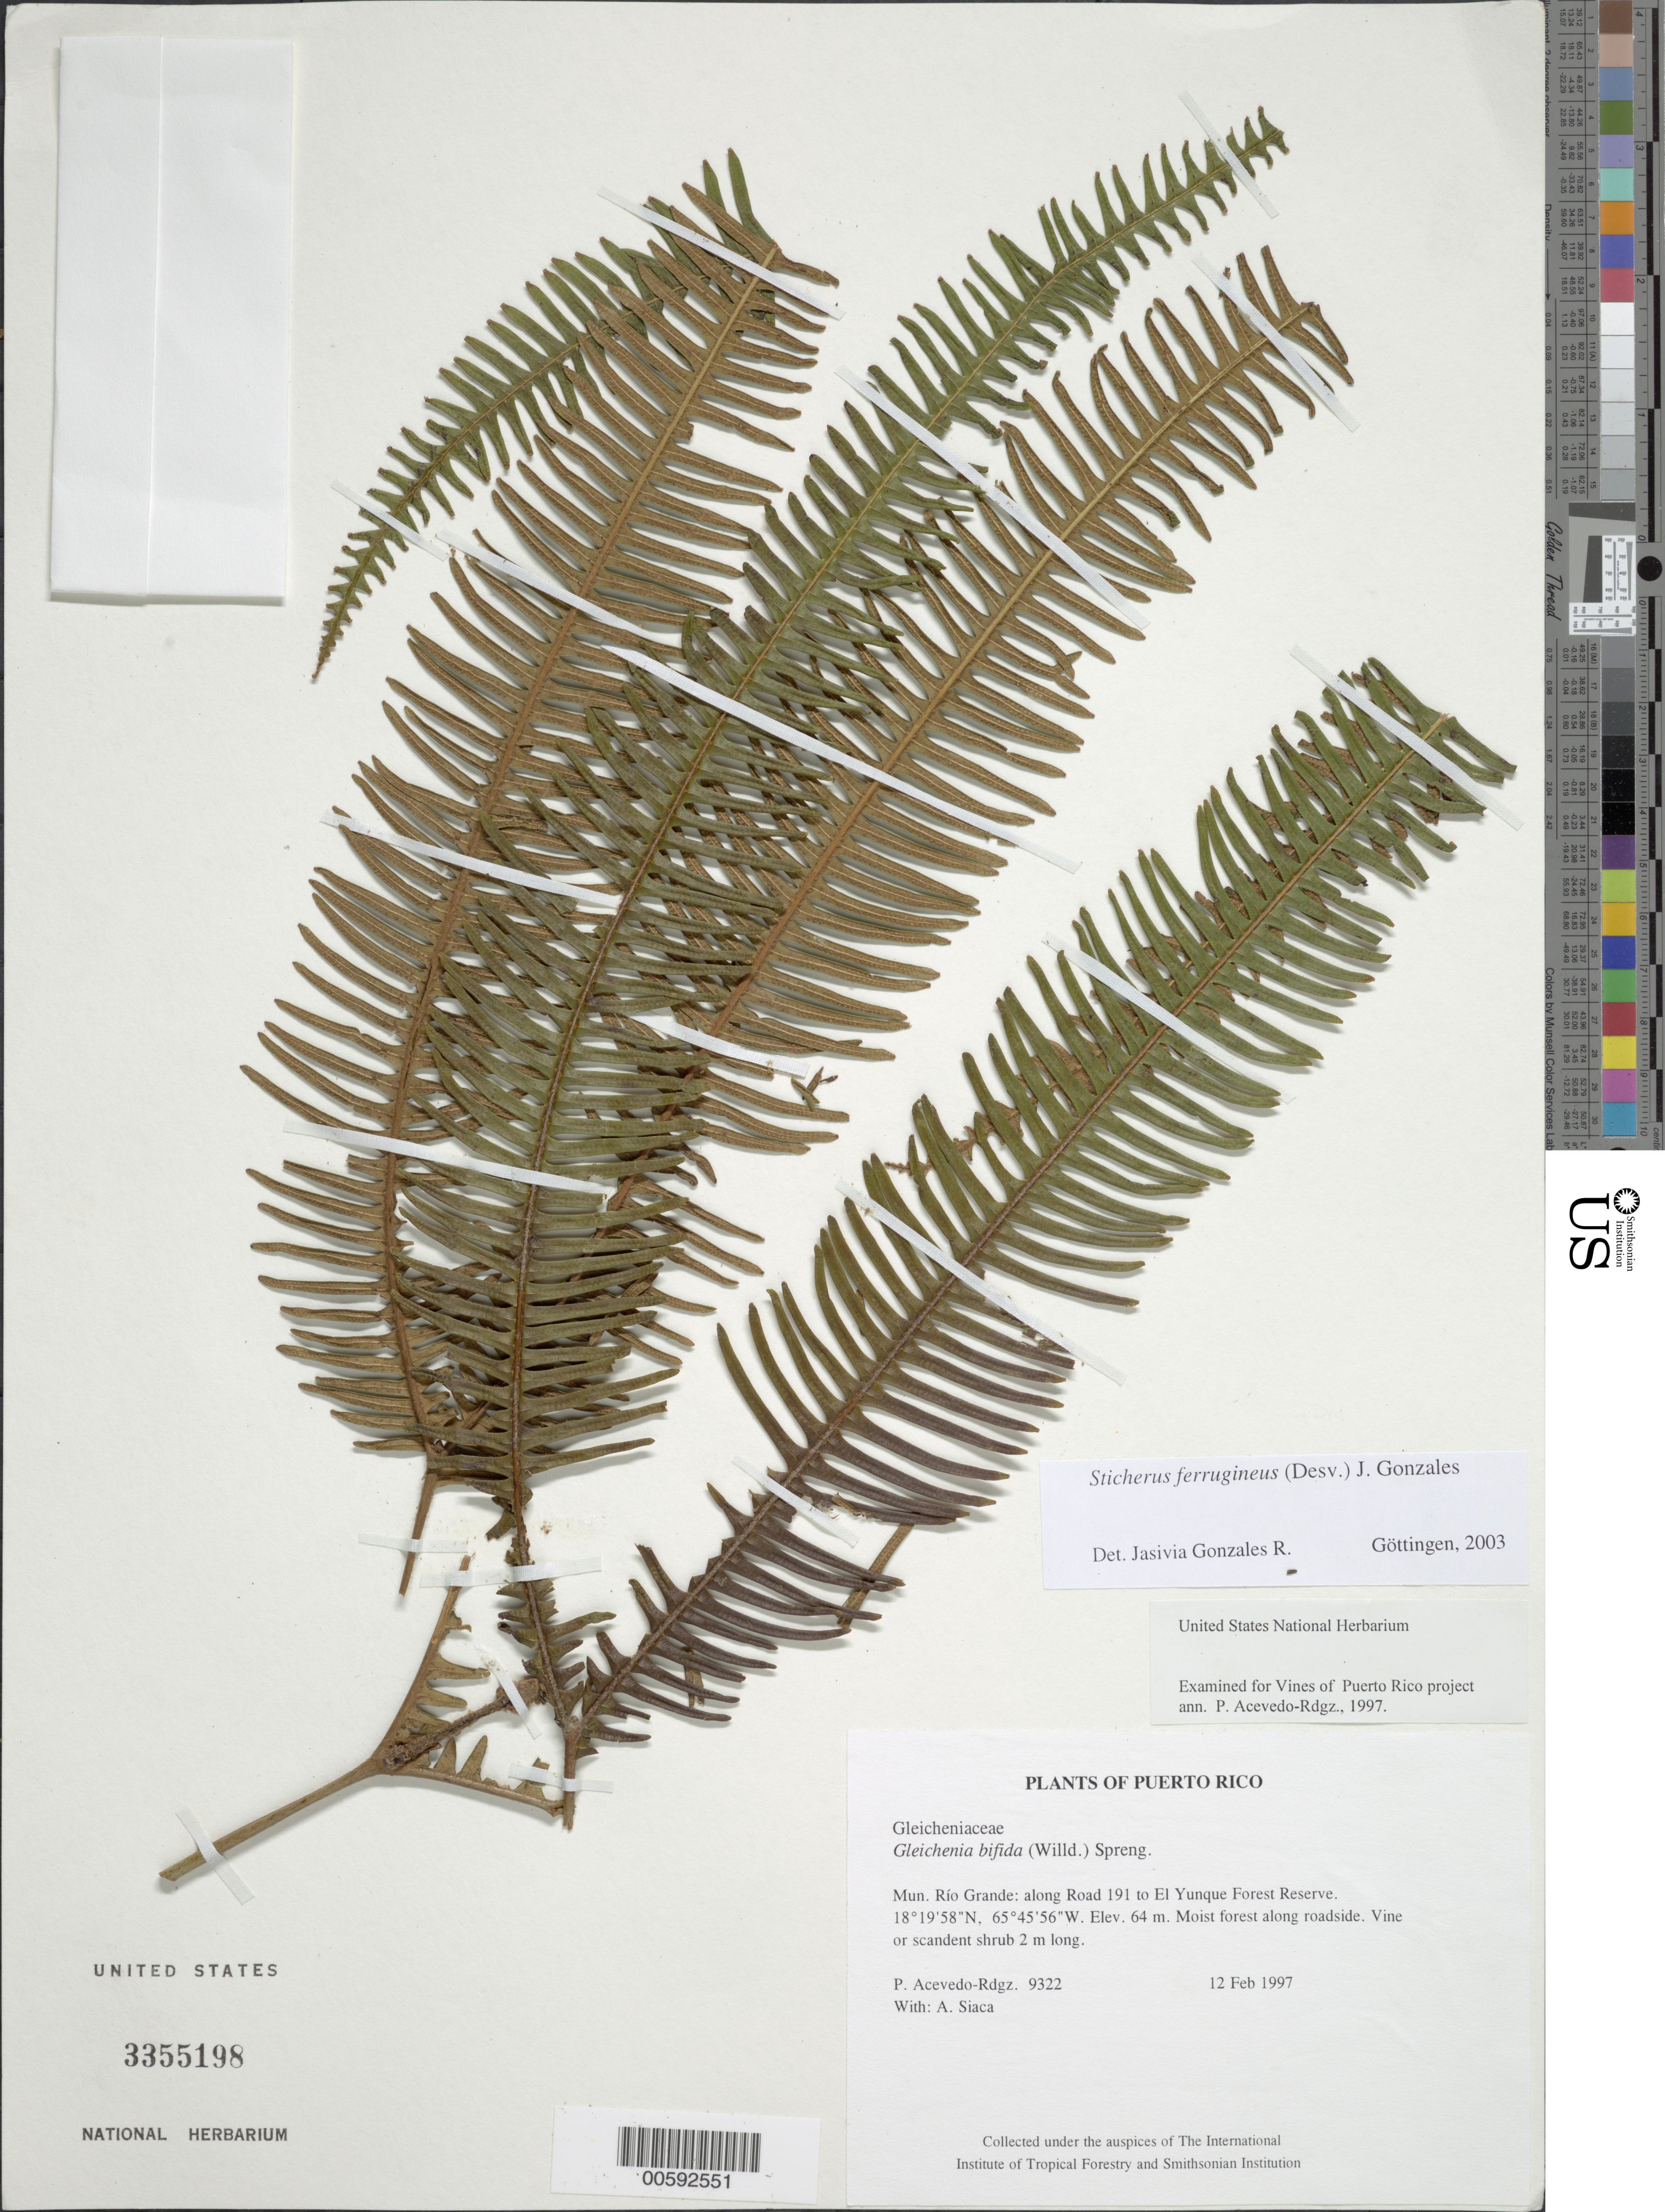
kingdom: Plantae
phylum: Tracheophyta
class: Polypodiopsida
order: Gleicheniales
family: Gleicheniaceae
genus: Sticherus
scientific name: Sticherus ferrugineus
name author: (Desv.) J. Gonzales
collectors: P. Acevedo-Rodr. & A. Siaca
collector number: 9322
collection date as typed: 12 Feb 1997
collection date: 1997-02-12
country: Puerto Rico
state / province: Río Grande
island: Puerto Rico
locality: Río Grande: along Road 191 to El Yunque Forest Reserve.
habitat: Moist forest along roadside.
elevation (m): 64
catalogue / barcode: US 3355198